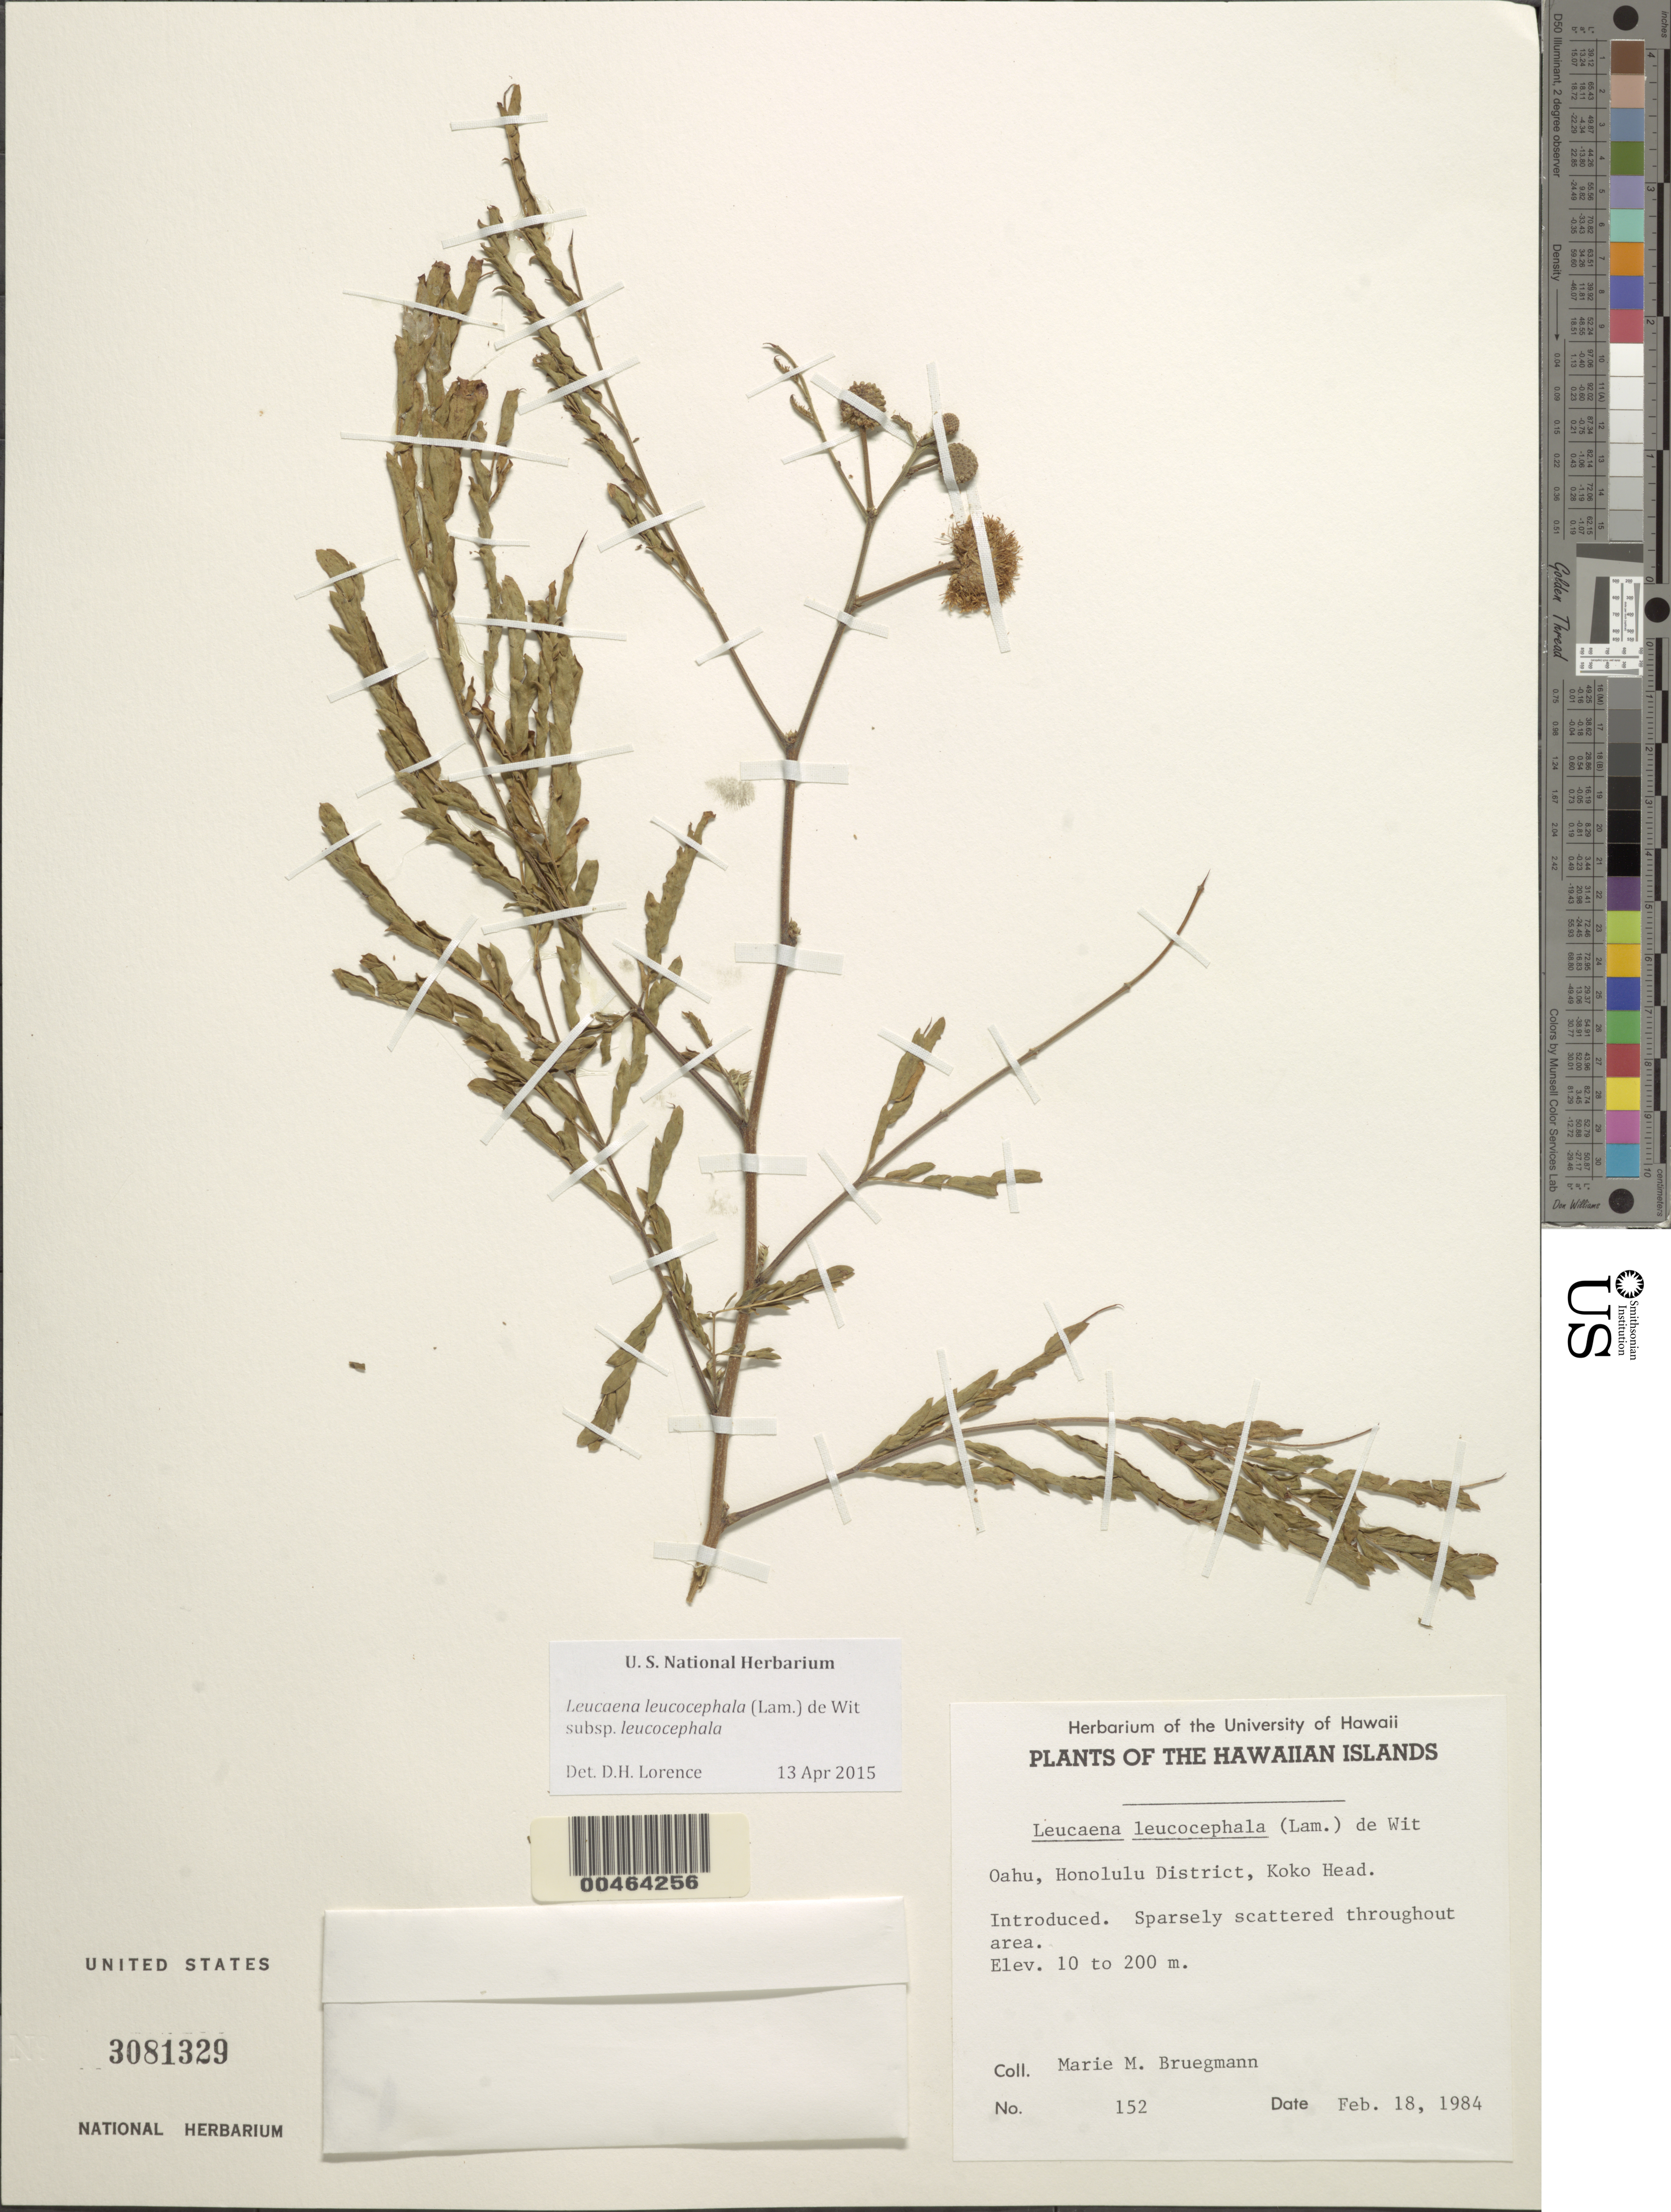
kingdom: Plantae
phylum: Tracheophyta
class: Magnoliopsida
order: Fabales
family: Fabaceae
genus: Leucaena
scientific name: Leucaena leucocephala subsp. leucocephala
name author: (Lam.) de Wit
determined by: Lorence, David H., (PTBG), National Tropical Botanical Garden (UNITED STATES)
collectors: M. Bruegmann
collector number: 152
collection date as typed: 18 Feb 1984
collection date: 1984-02-18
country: United States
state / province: Hawaii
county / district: Honolulu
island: Oahu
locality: Honolulu District, Koko Head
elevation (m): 10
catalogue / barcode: US 3081329